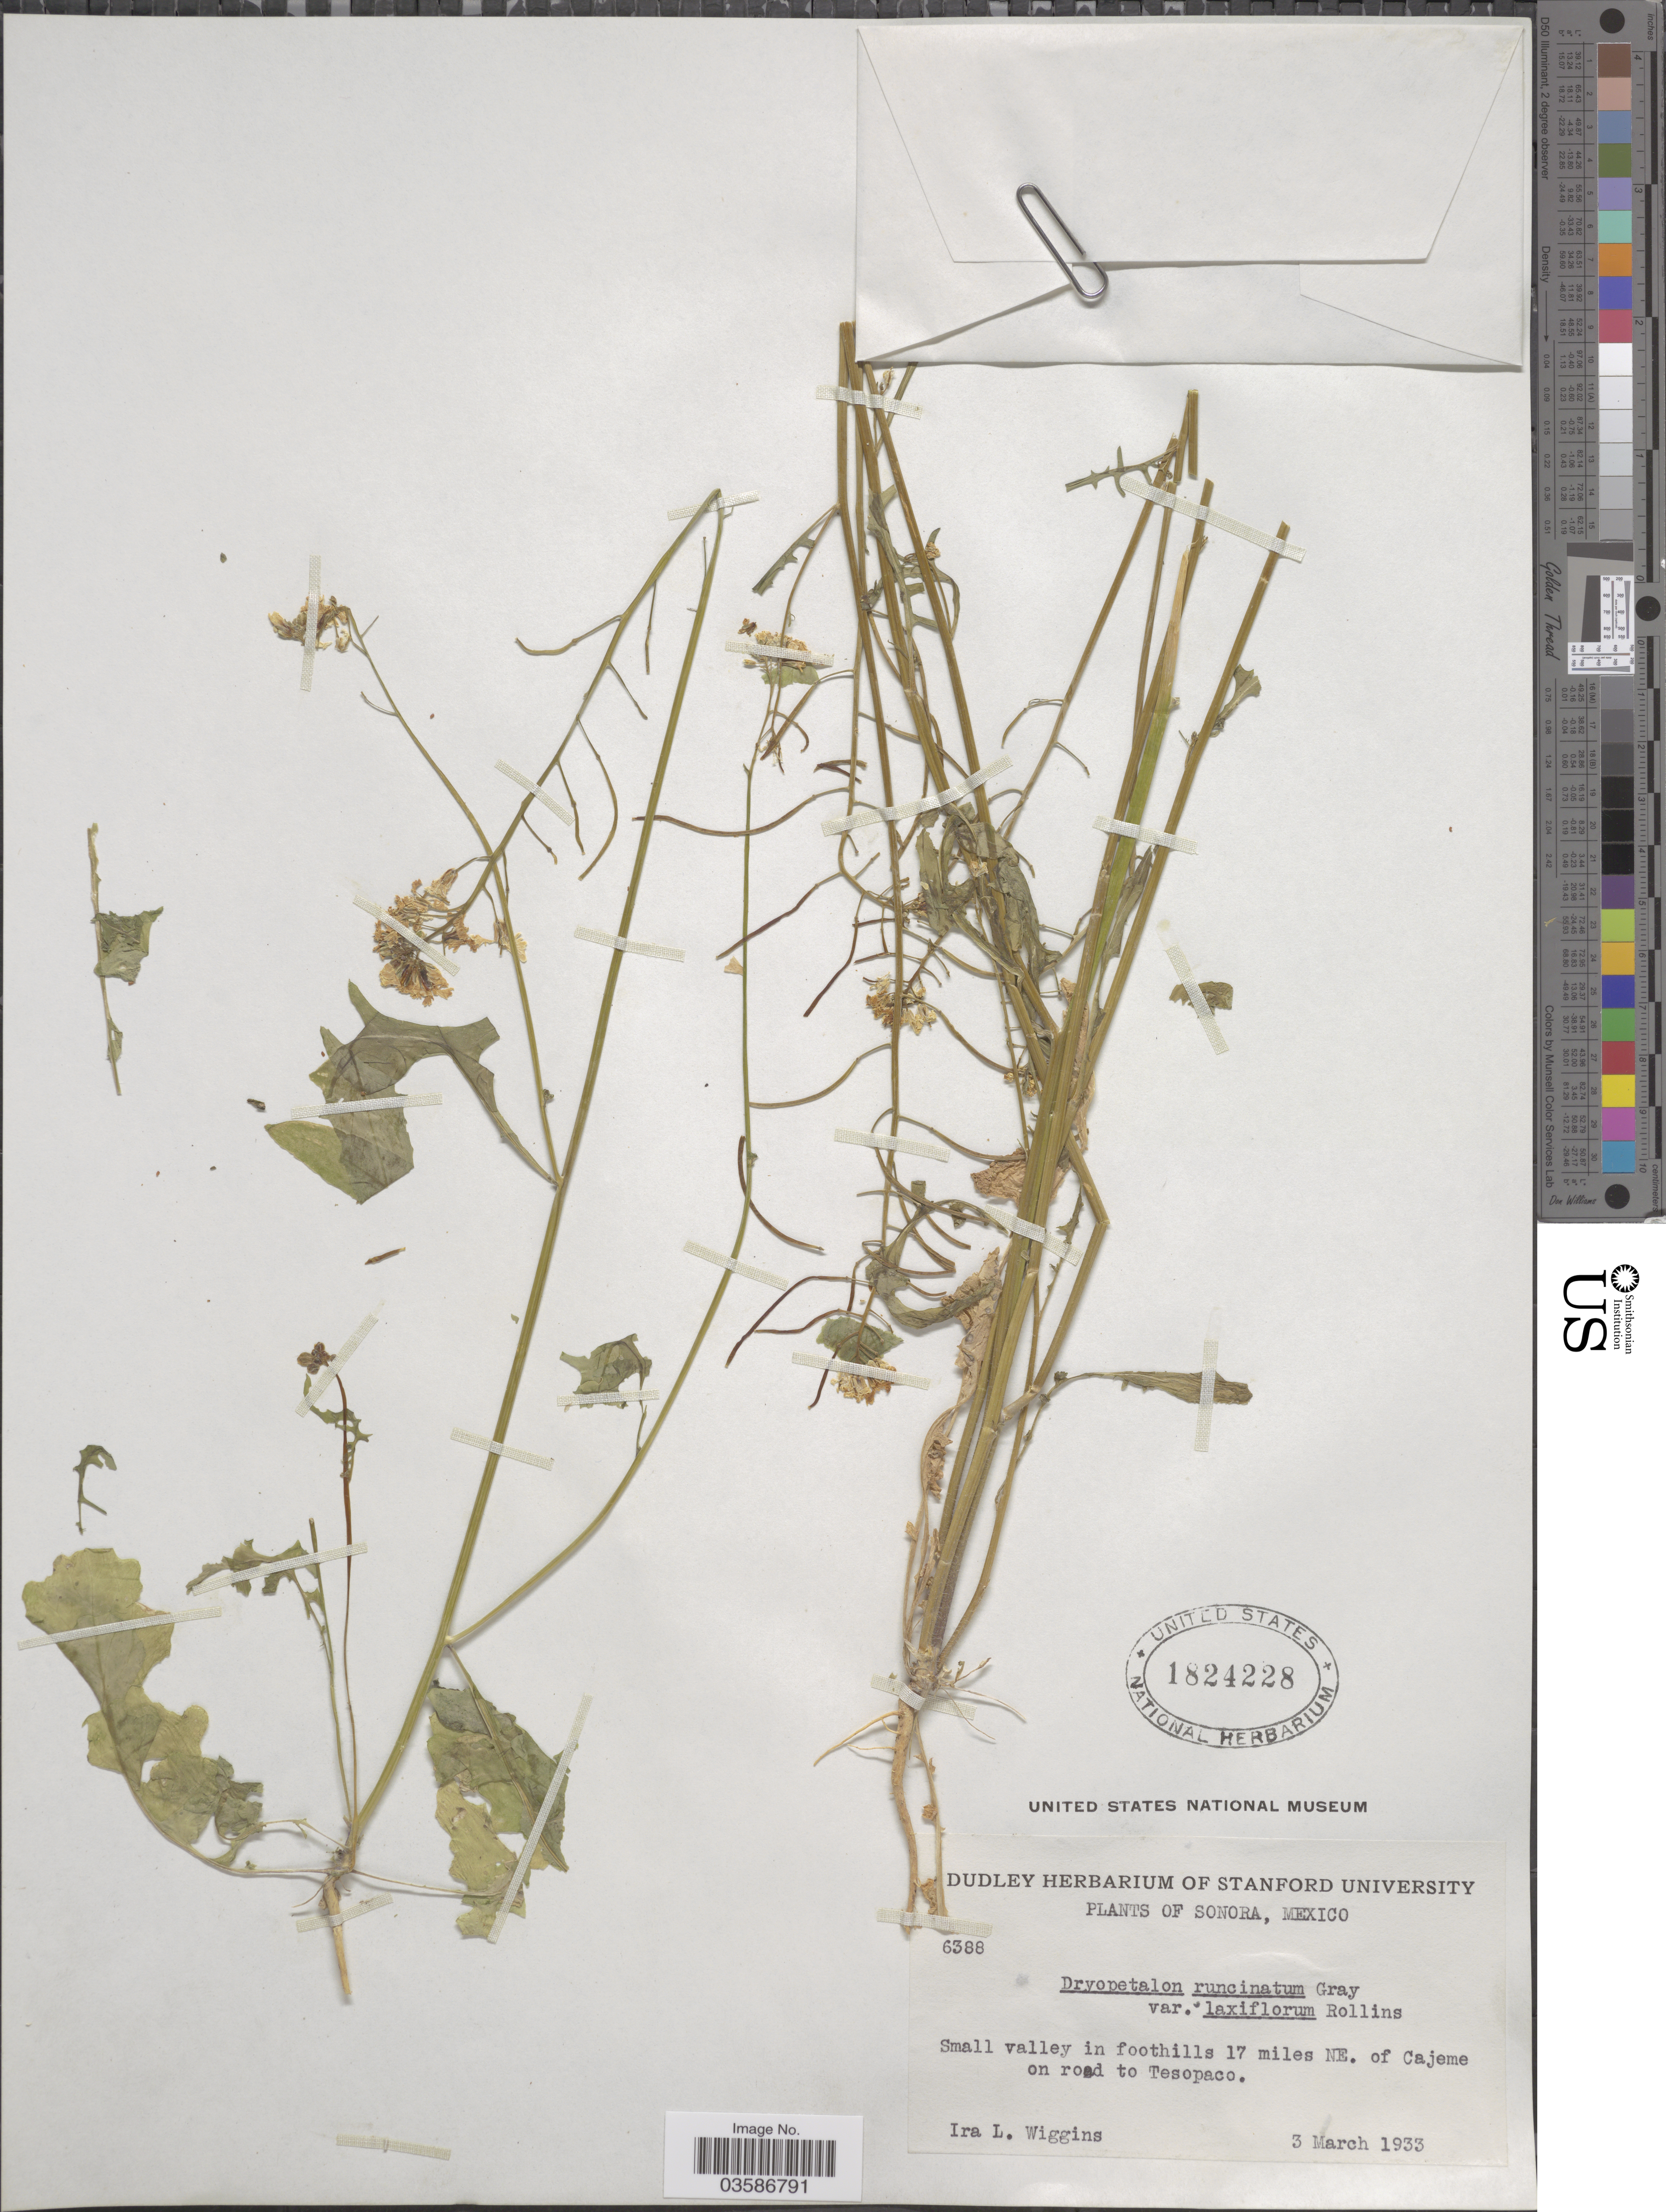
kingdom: Plantae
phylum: Tracheophyta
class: Magnoliopsida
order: Brassicales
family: Brassicaceae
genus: Dryopetalon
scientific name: Dryopetalon viereckii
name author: (O.E. Schulz) Al-Shehbaz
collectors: I. L. Wiggins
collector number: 6388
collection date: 1933-03-03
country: Mexico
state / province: Sonora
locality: Small valley in foothills 17 miles NE. of Cajeme on road to Tesopaco.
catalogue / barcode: US 1824228